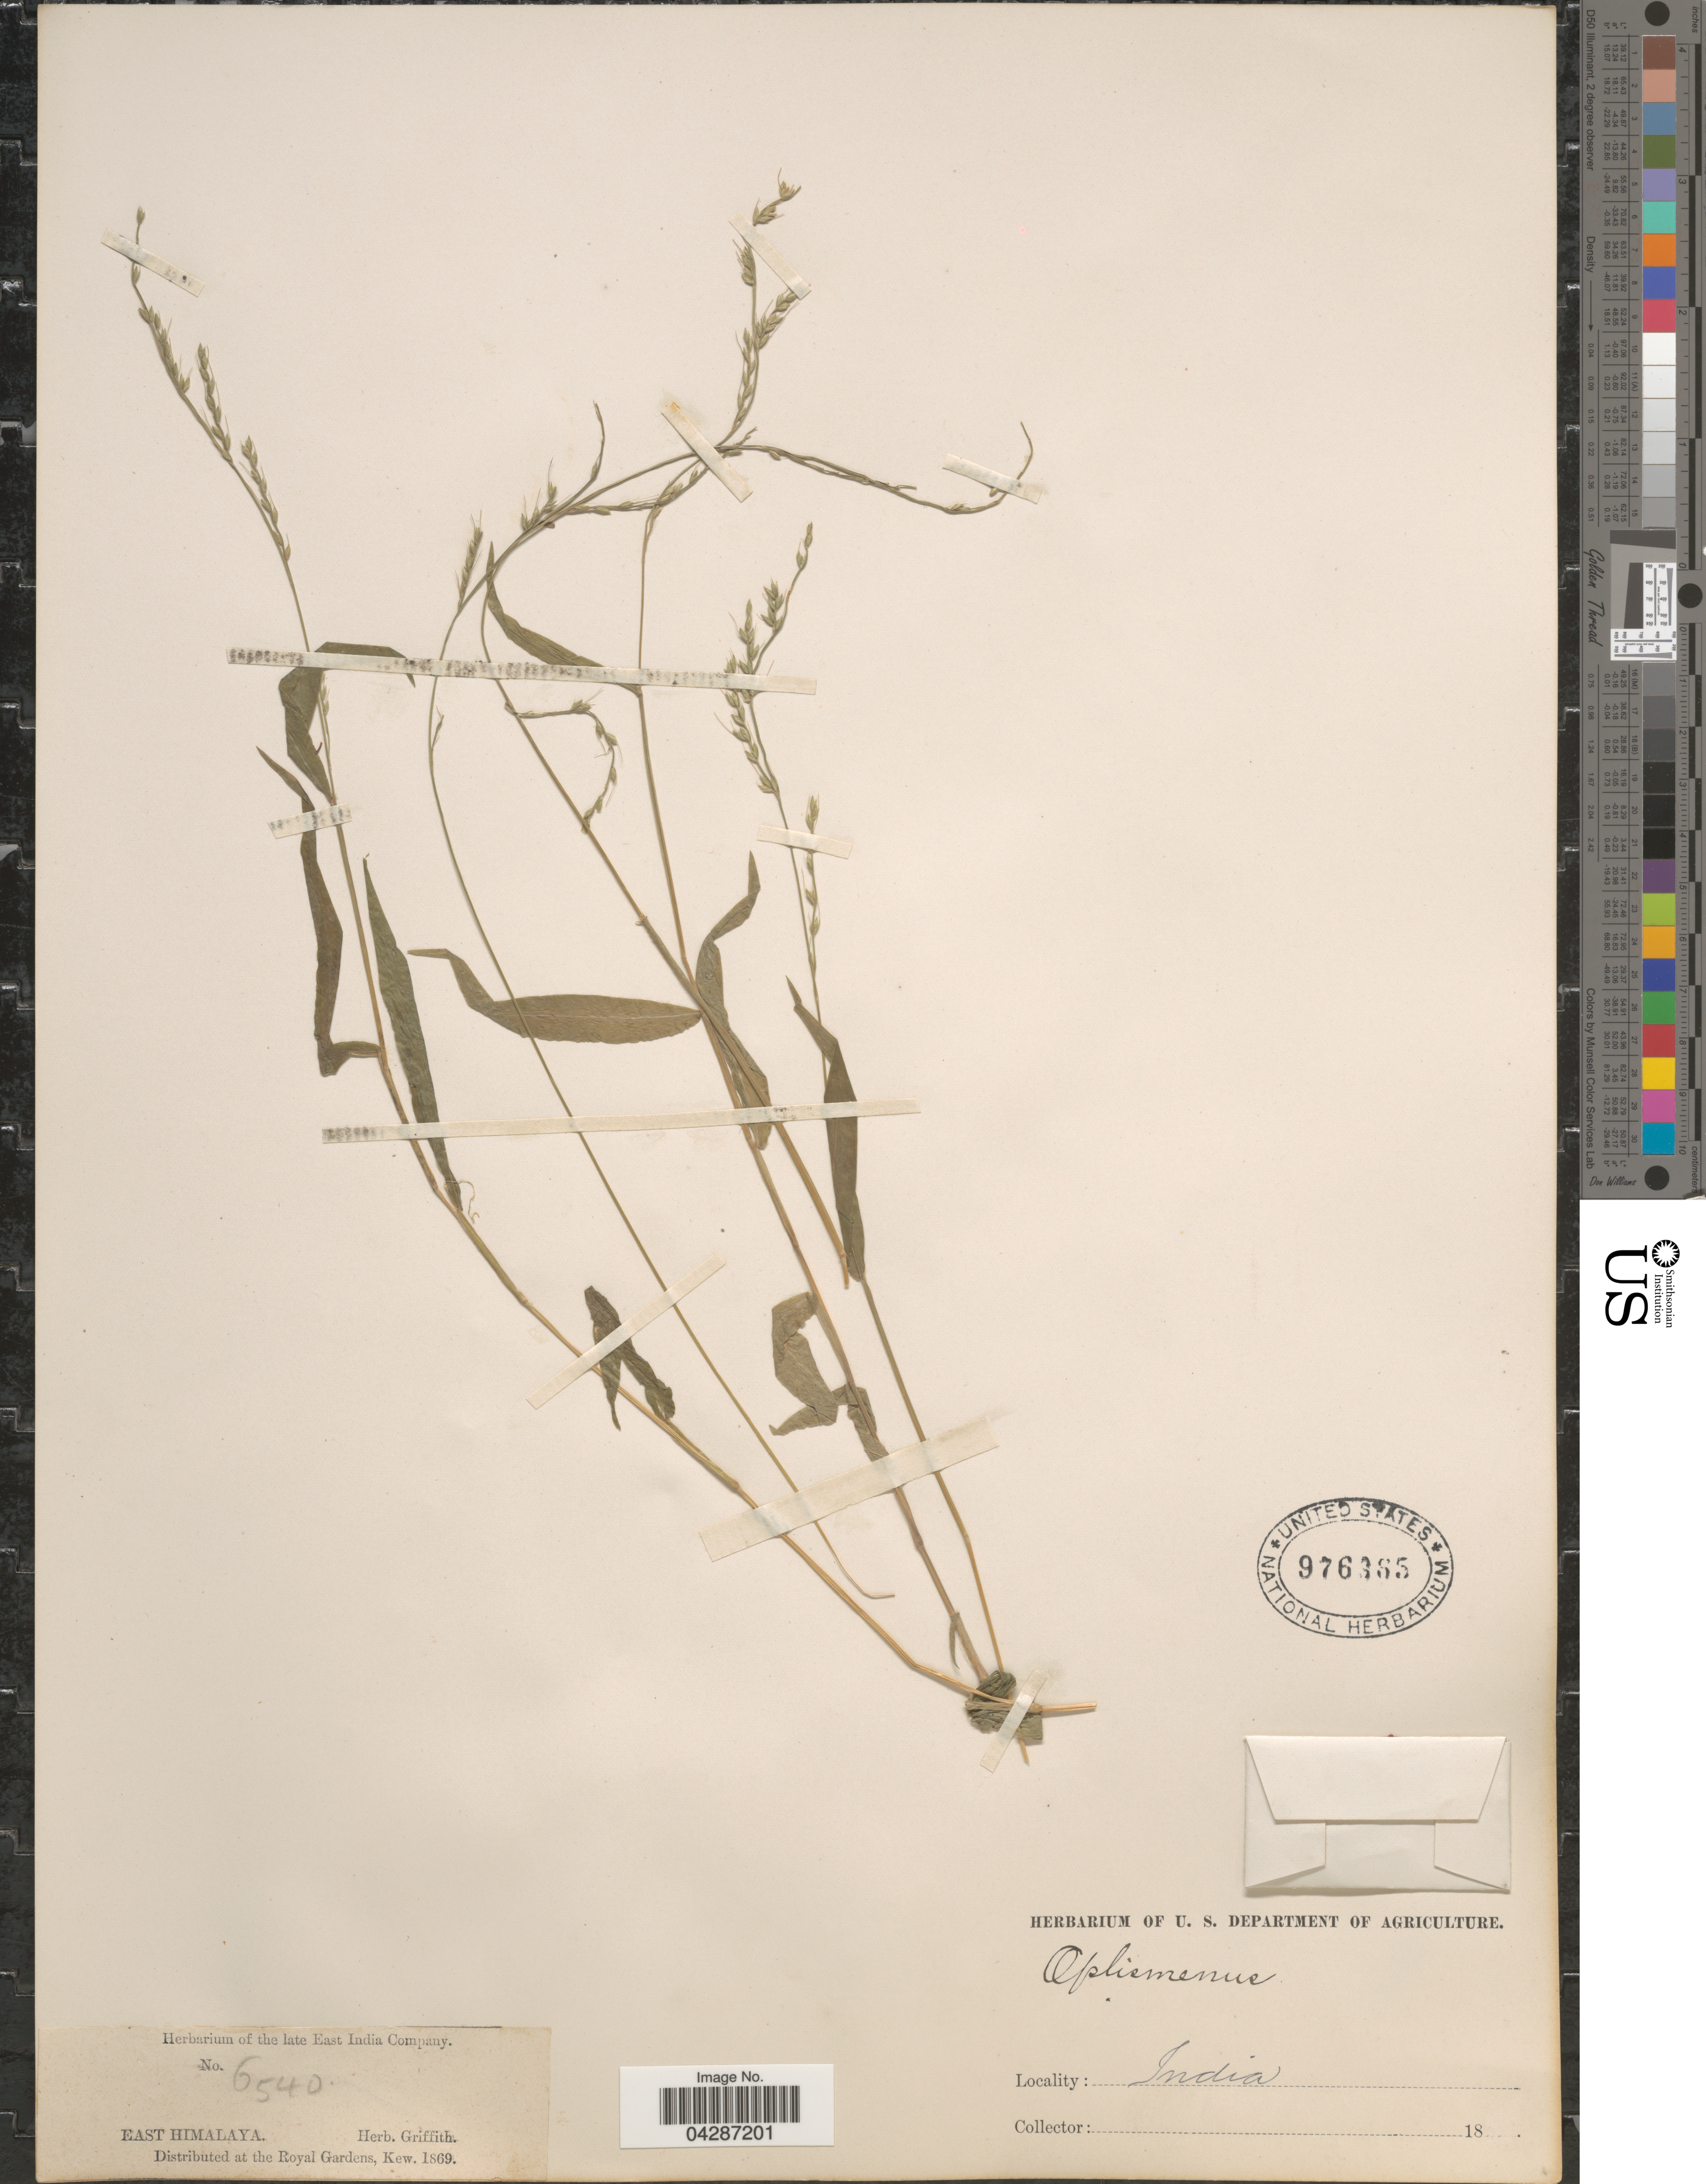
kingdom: Plantae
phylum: Tracheophyta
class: Liliopsida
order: Poales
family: Poaceae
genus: Oplismenus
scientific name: Oplismenus compositus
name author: (L.) P. Beauv.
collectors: ex herb. Griffith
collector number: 6540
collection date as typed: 18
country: India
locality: East Himalaya.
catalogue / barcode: US 976365